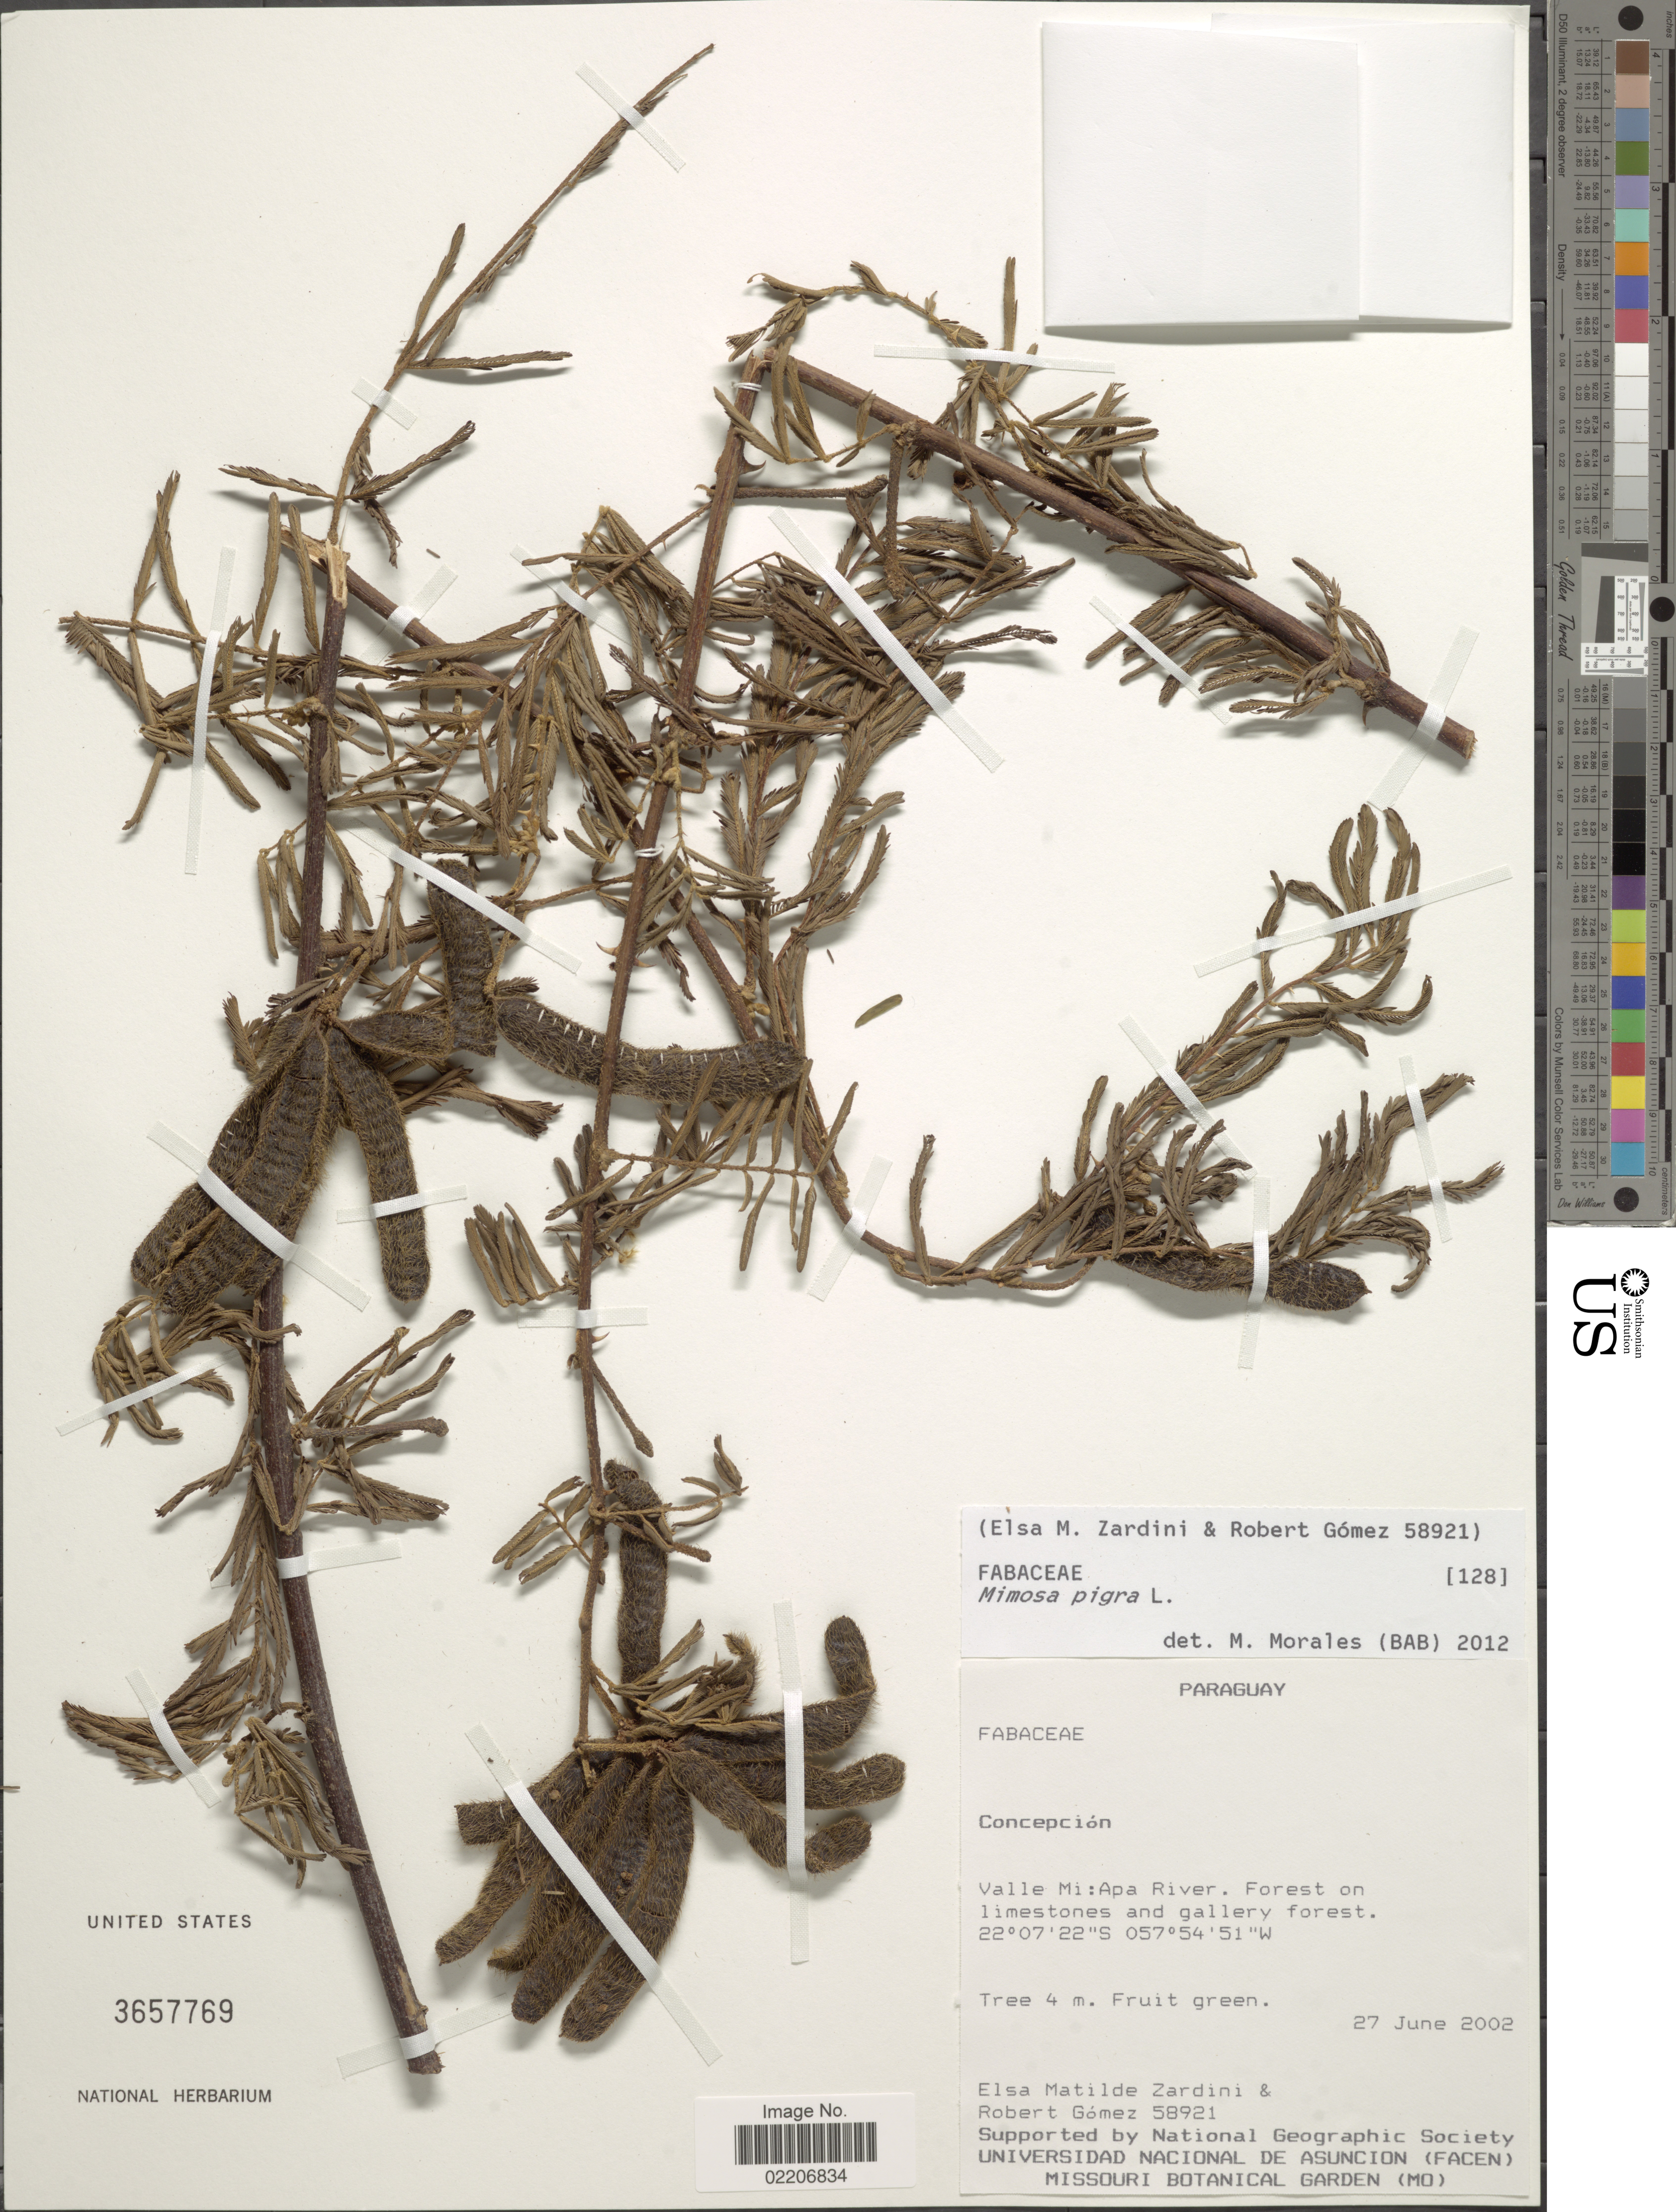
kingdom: Plantae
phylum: Tracheophyta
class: Magnoliopsida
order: Fabales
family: Fabaceae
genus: Mimosa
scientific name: Mimosa pigra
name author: L.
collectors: E. M. Zardini & R. Gómez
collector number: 58921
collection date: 2002-06-27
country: Paraguay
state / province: Concepcion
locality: Valle Mi, Apa River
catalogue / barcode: US 3657769